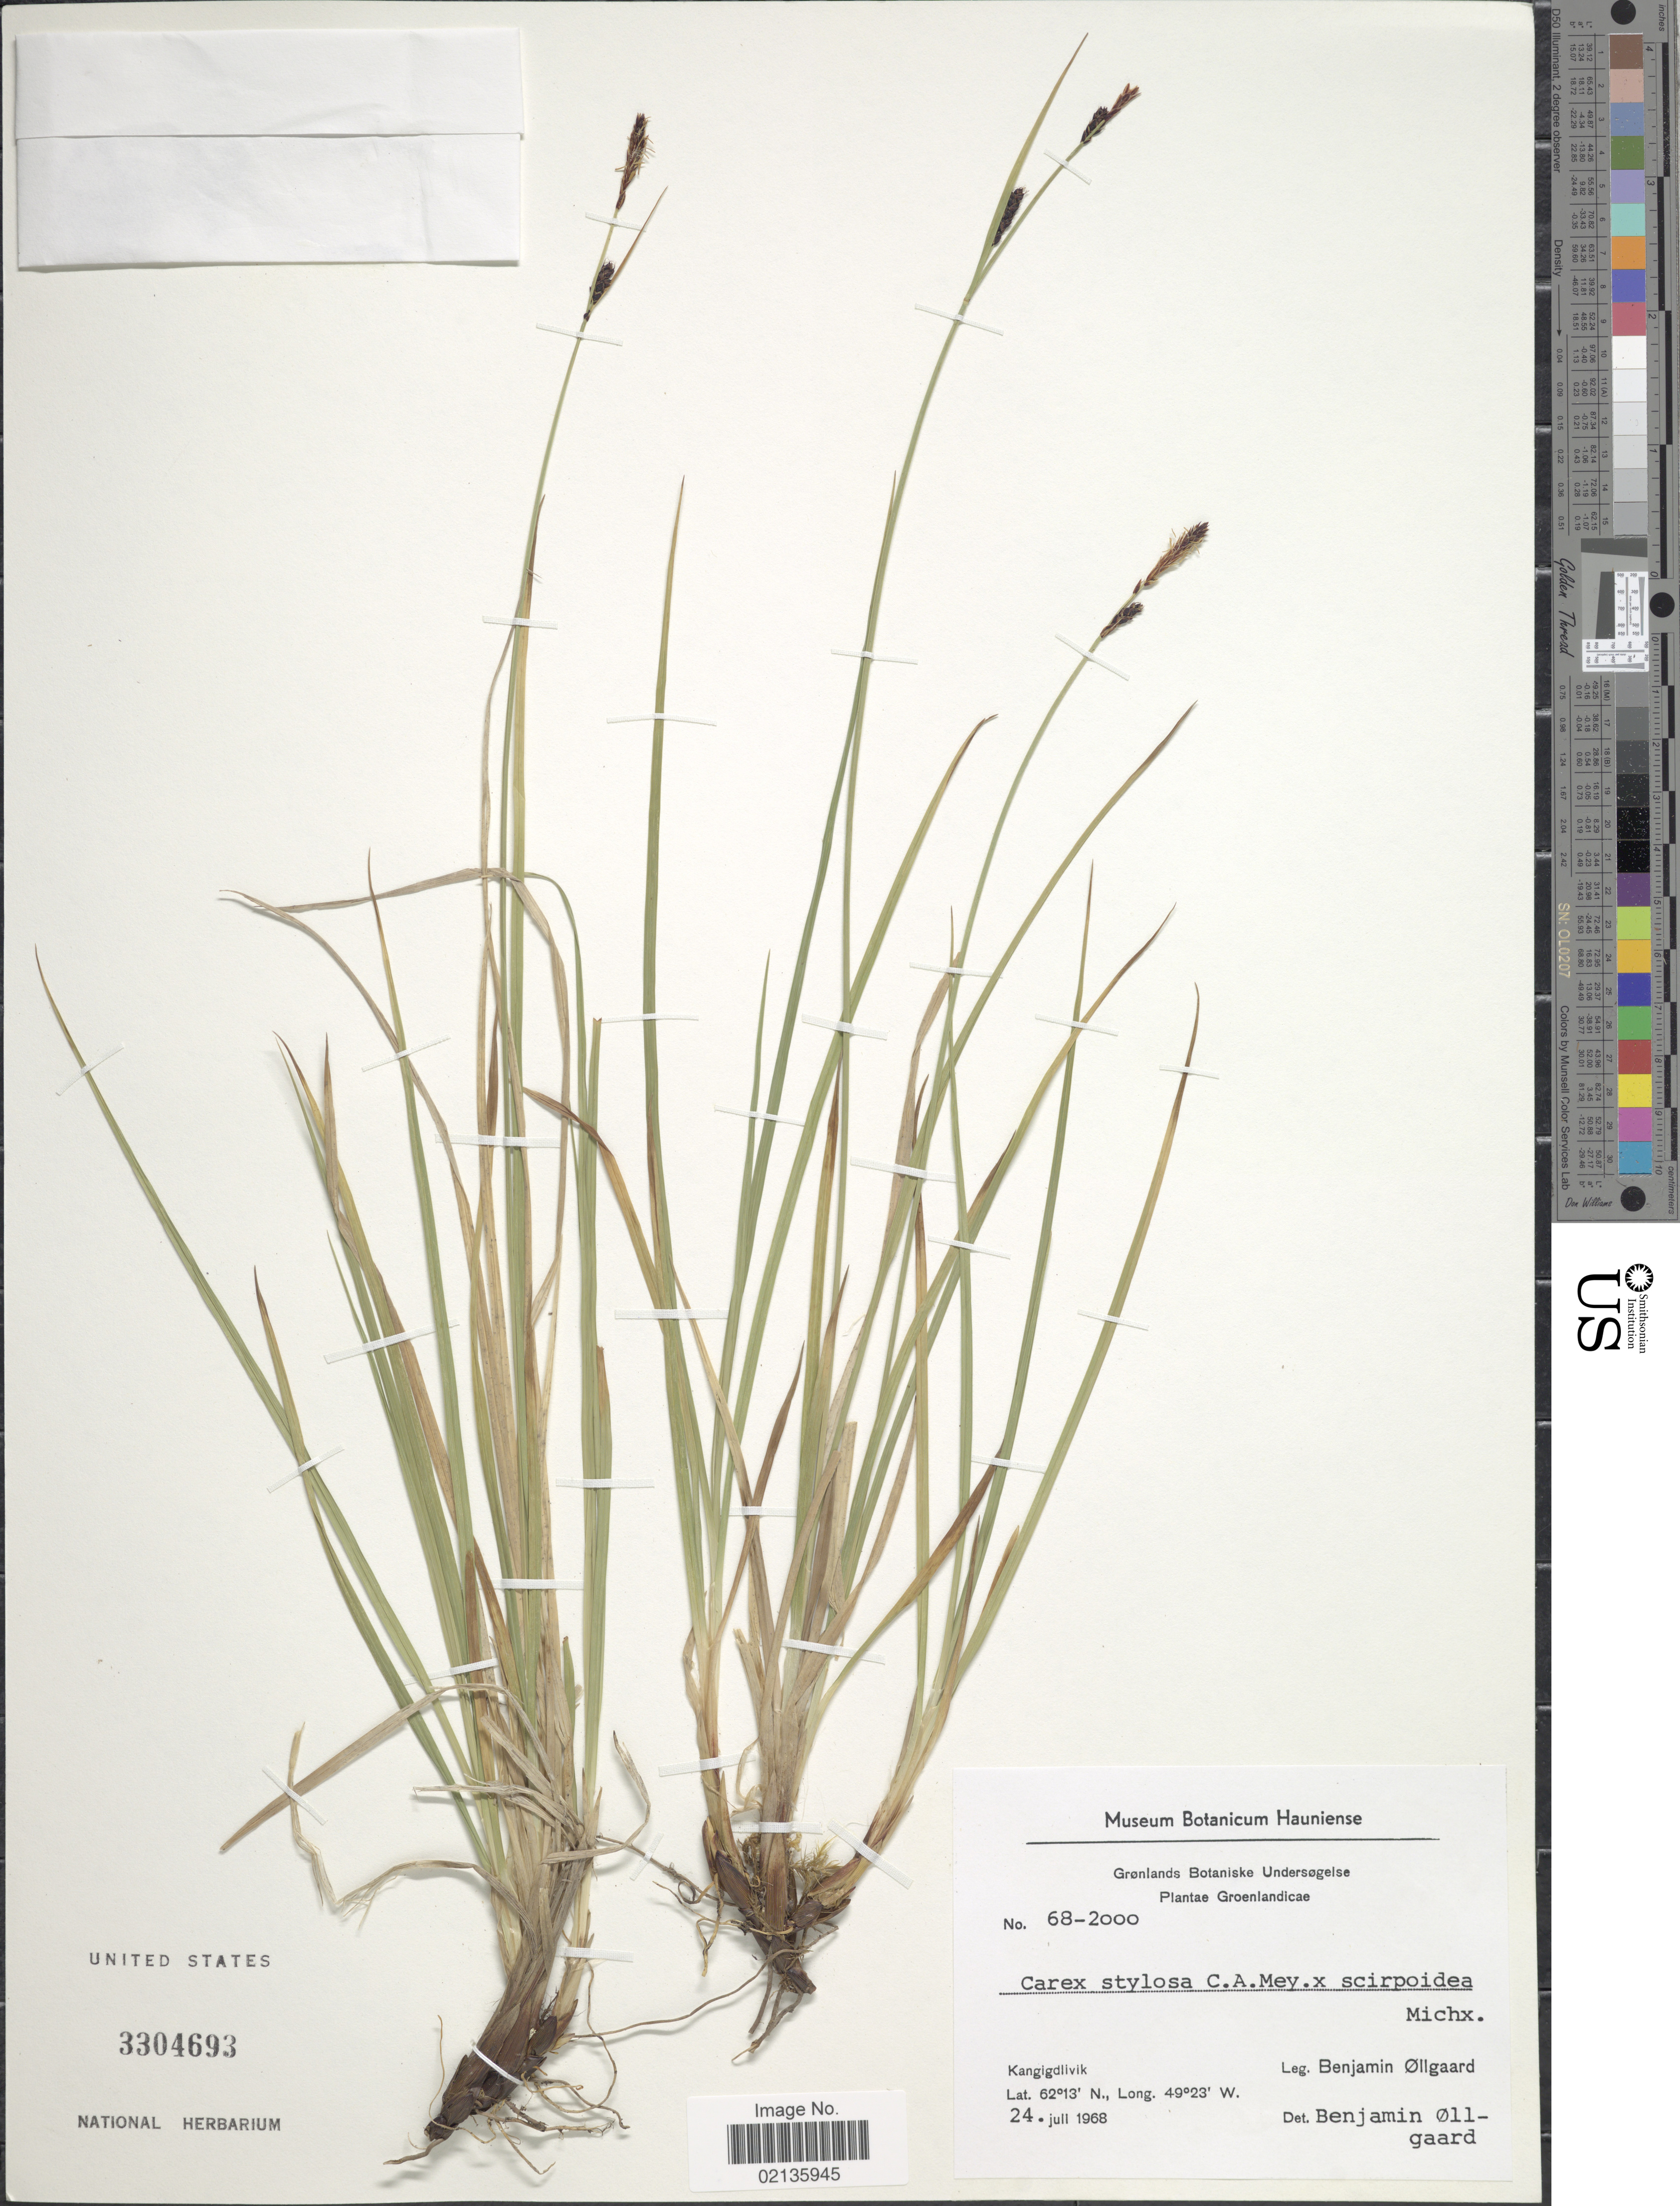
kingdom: Plantae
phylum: Tracheophyta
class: Liliopsida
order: Poales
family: Cyperaceae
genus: Carex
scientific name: Carex stylosa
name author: C.A. Mey.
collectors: B. Øllgaard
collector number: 68-2000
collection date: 1968-07-24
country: Greenland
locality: Groenlandicae, Kangigdlivik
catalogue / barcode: US 3304693